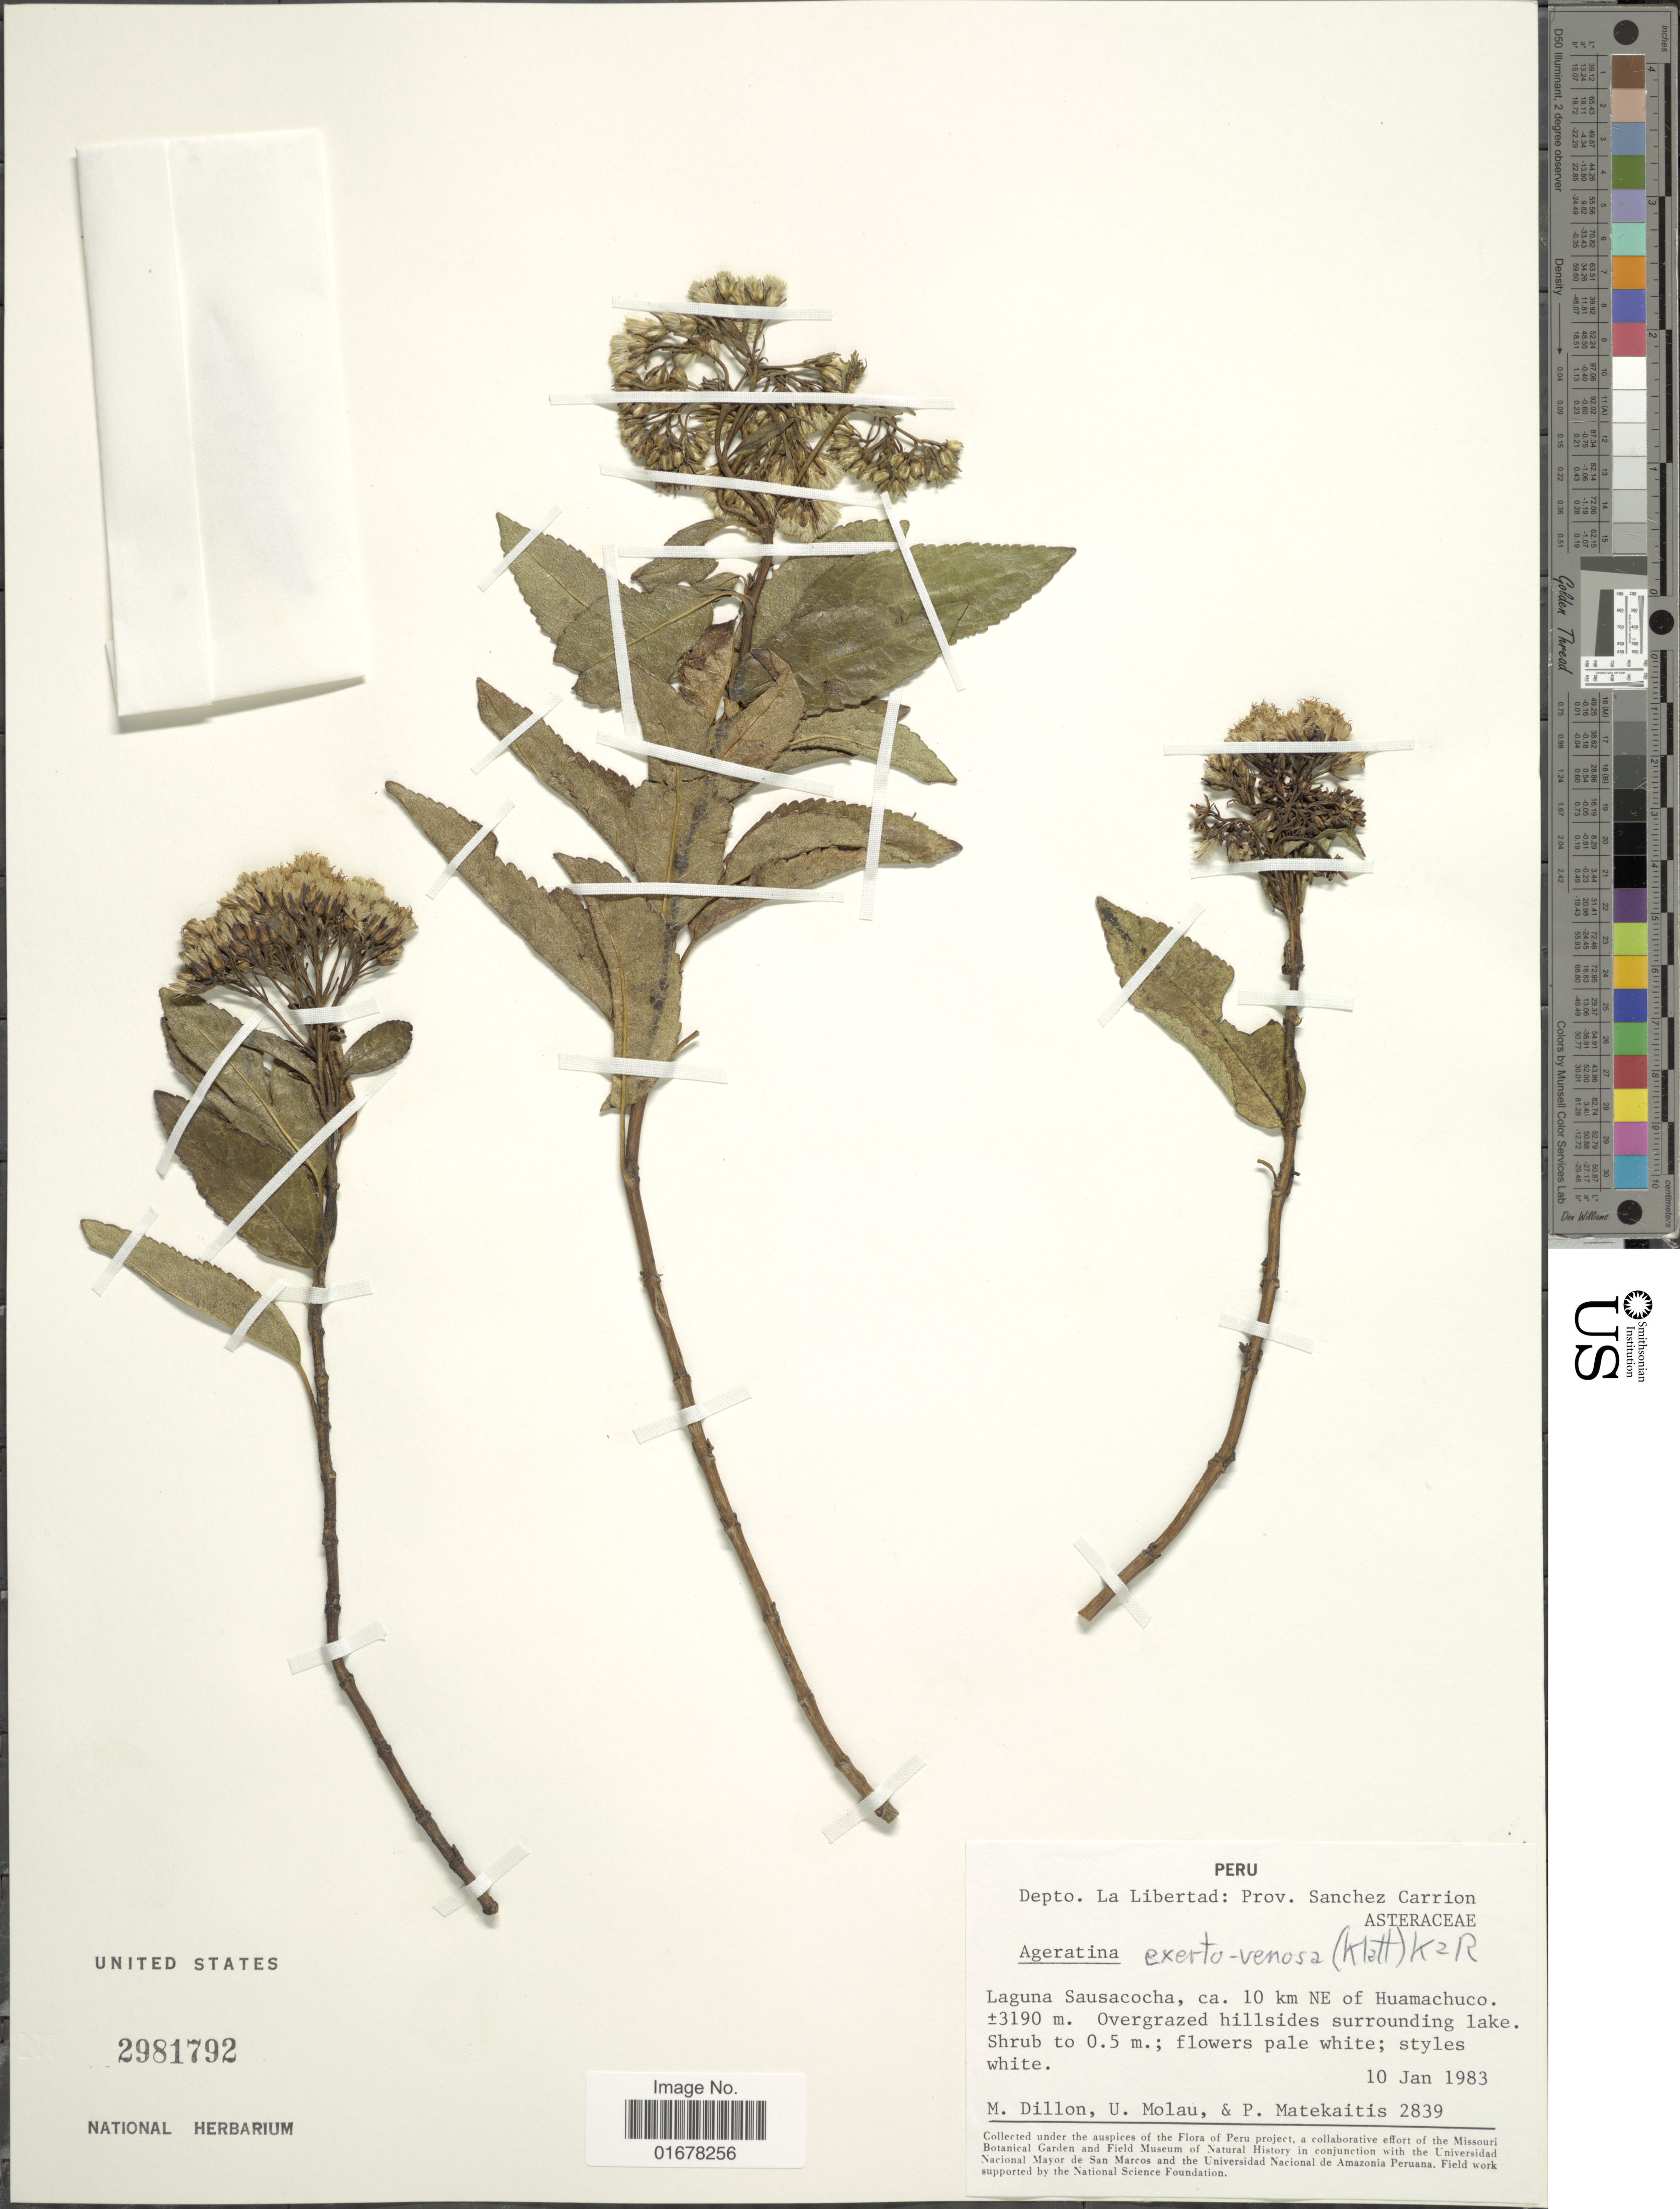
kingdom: Plantae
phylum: Tracheophyta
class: Magnoliopsida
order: Asterales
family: Asteraceae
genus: Ageratina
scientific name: Ageratina exserto-venosa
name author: (Klatt) R.M. King & H. Rob.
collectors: M. O. Dillon, U. Molau & P. Matekaitis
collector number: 2839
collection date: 1983-01-10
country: Peru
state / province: La Libertad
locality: Depto.: La Libertad, Prov.: Sanchez Carrion, Laguna Sausacocha, 10 km NE of Huamachuco, Overgrazed hillsides surrounding lake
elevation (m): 3190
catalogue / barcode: US 2981792